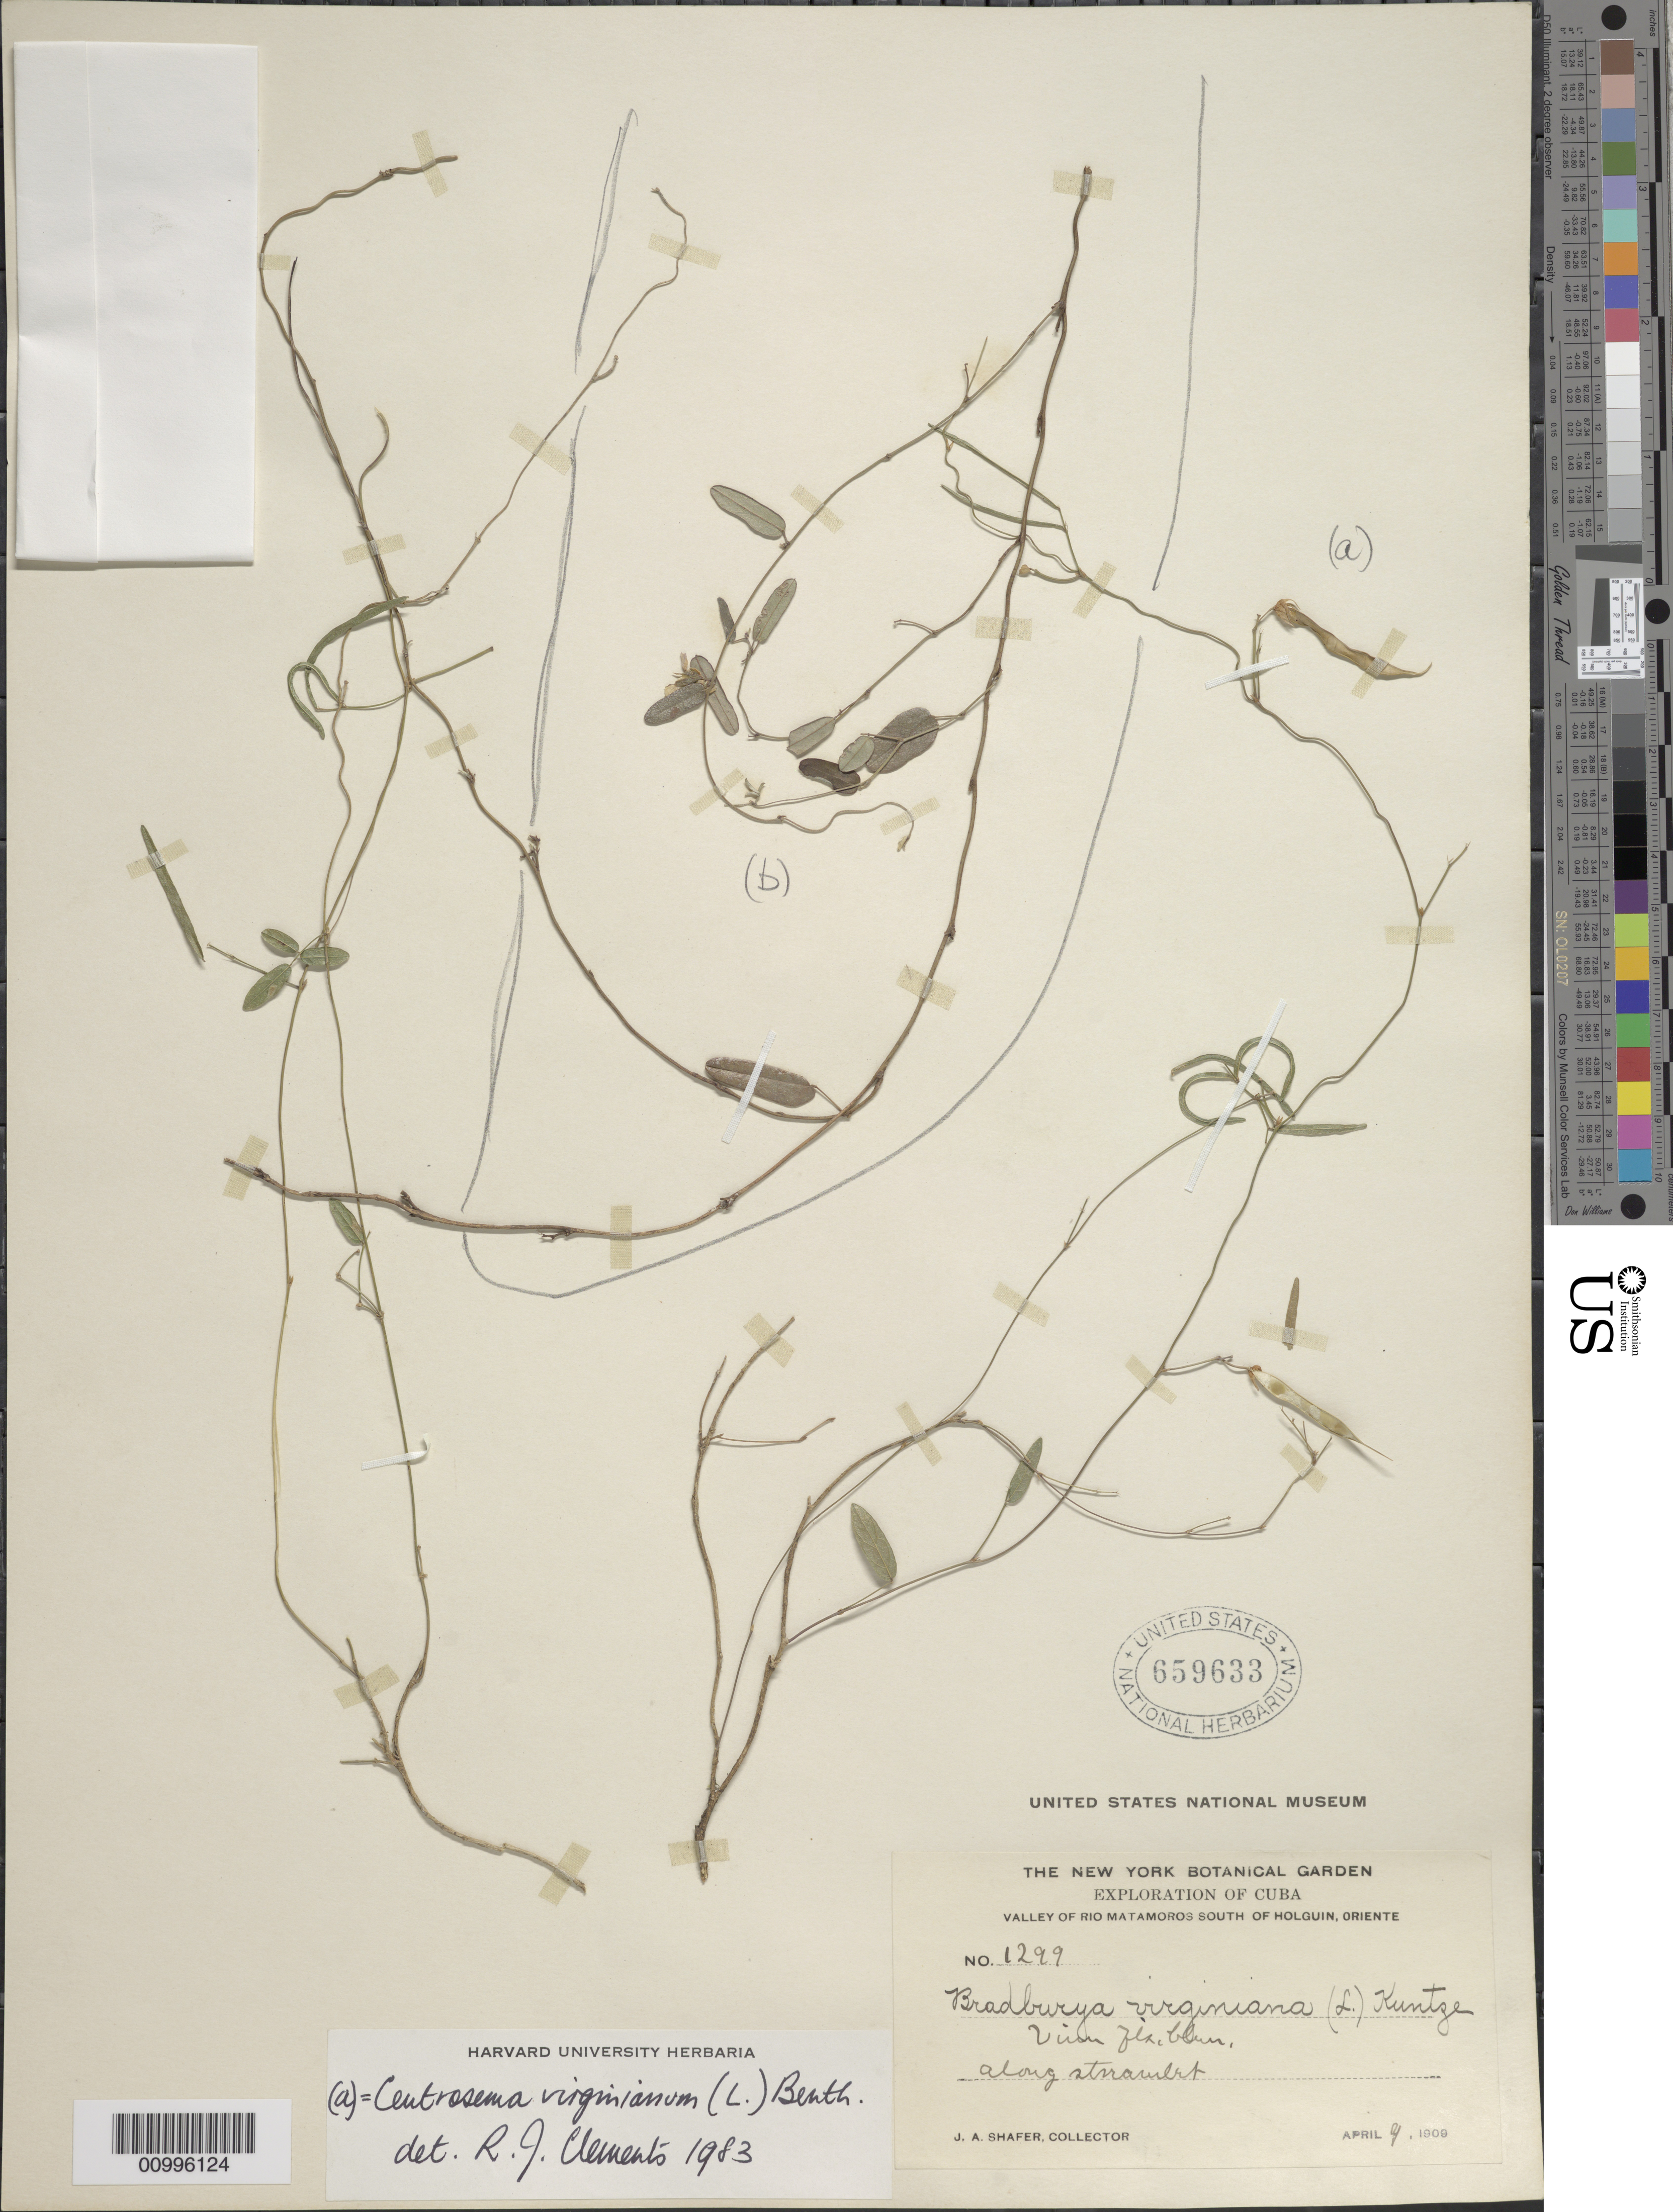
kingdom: Plantae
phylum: Tracheophyta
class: Magnoliopsida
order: Fabales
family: Fabaceae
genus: Centrosema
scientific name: Centrosema virginianum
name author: (L.) Benth.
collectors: J. A. Shafer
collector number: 1299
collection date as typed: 04 Apr 1909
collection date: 1909-04-04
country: Cuba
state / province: Holguín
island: Cuba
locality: Valley of Rio Matamoros S of Holguin, Oriente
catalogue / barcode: US 659633